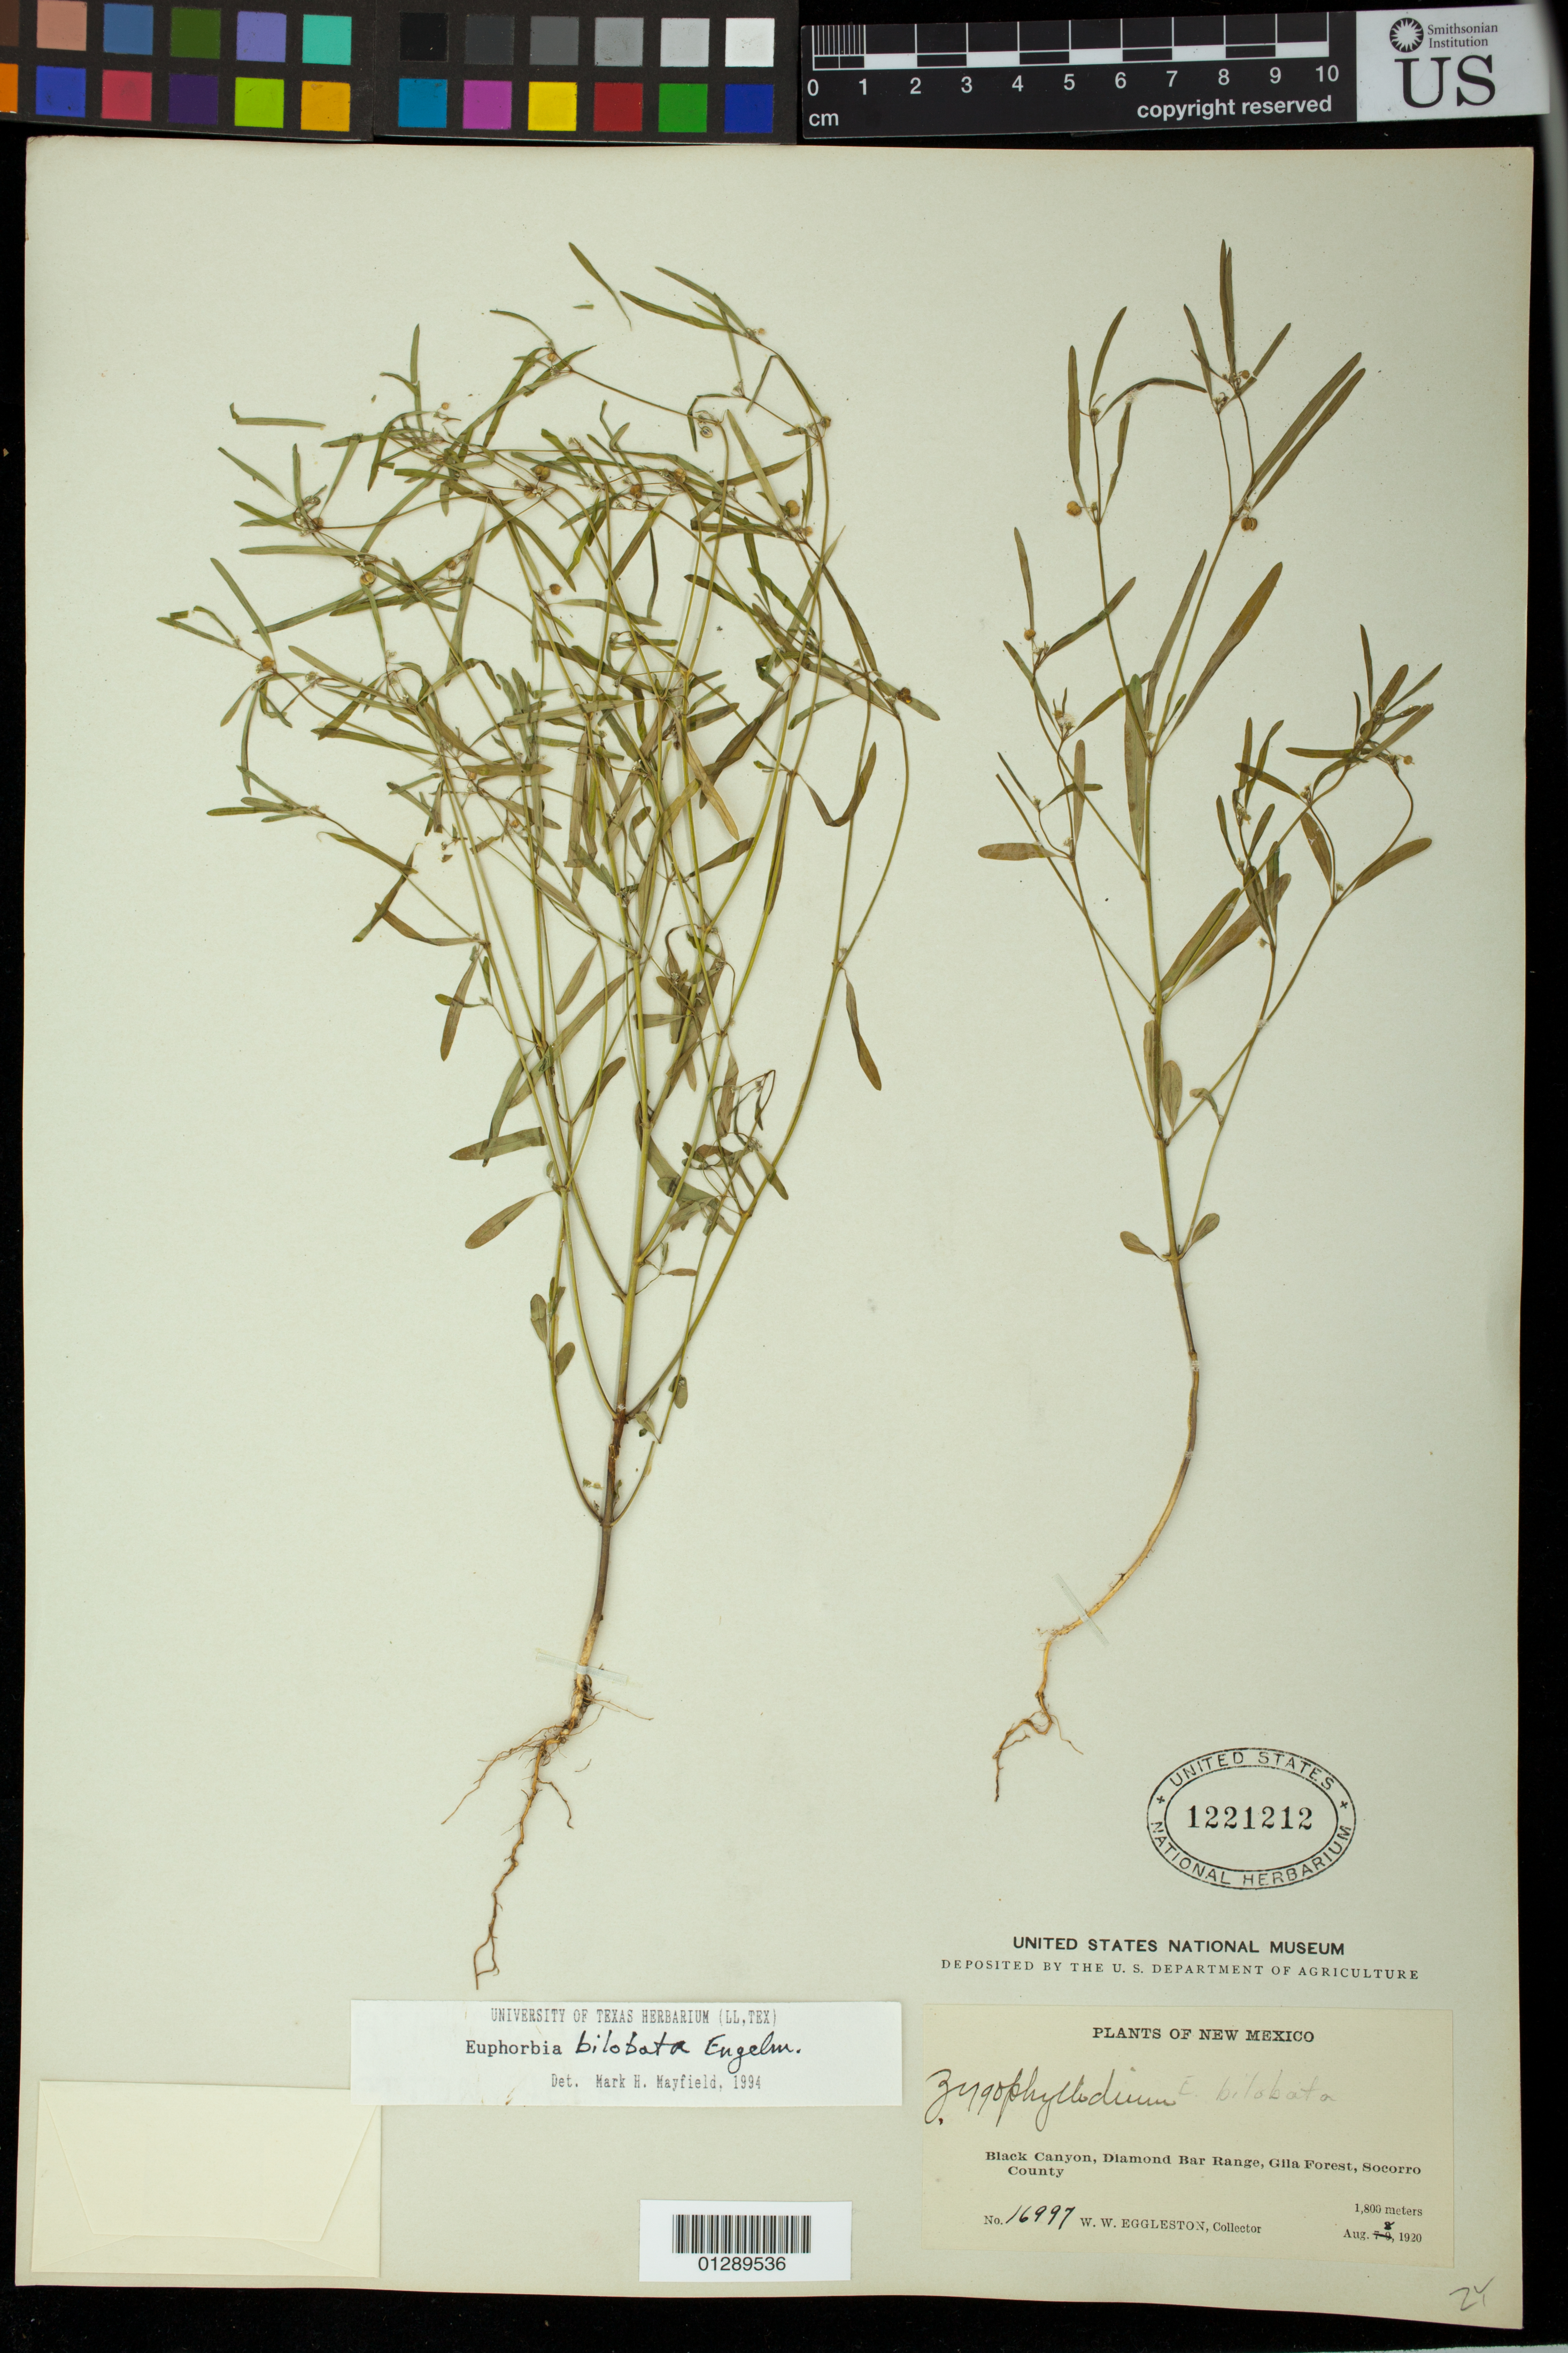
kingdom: Plantae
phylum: Tracheophyta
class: Magnoliopsida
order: Malpighiales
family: Euphorbiaceae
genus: Euphorbia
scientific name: Euphorbia bilobata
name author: Engelm. in Emory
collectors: W. W. Eggleston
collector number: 16997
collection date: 1920-08-08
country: United States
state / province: New Mexico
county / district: Socorro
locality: Black Canyon, Diamond Bar Range, Gila Forest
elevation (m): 1800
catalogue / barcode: US 1221212